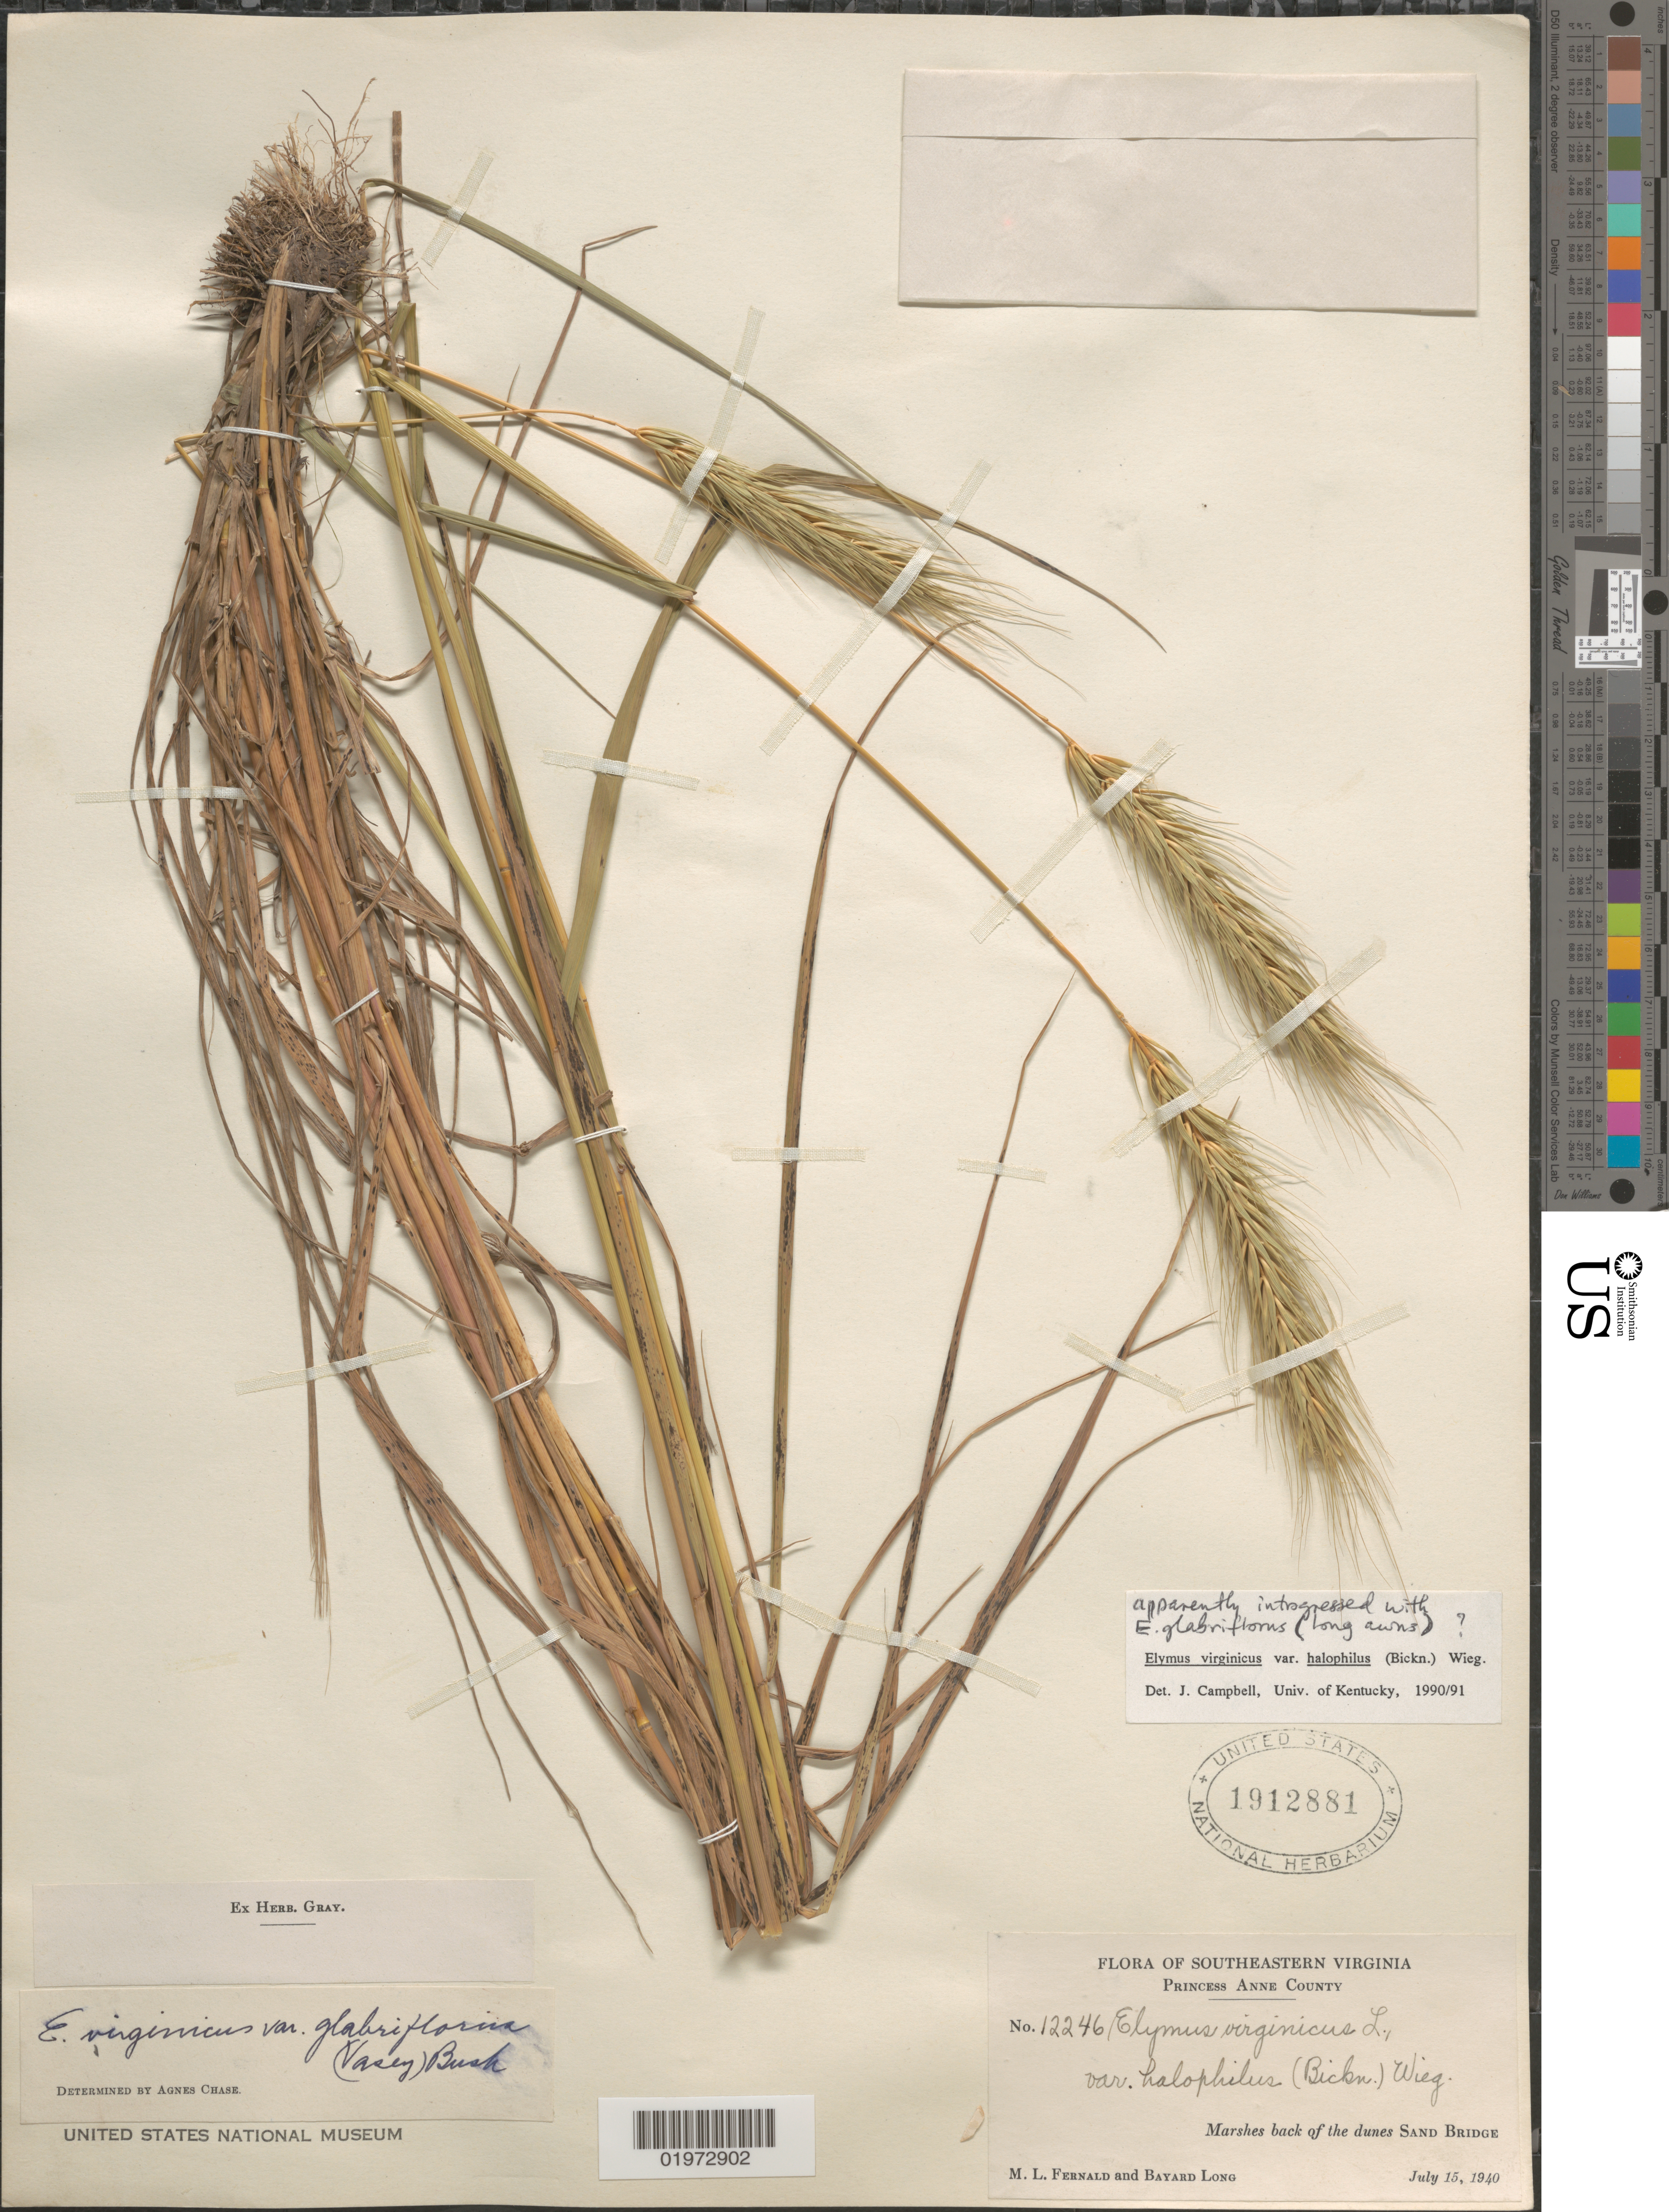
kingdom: Plantae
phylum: Tracheophyta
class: Liliopsida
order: Poales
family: Poaceae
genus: Elymus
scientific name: Elymus virginicus var. halophilus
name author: L.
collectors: M. L. Fernald & B. Long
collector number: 12246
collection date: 1940-07-15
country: United States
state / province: Virginia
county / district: City of Virginia Beach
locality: Southeastern Virginia. Princess Anne County. Marshes back of the dunes Sand Bridge.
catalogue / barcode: US 1912881